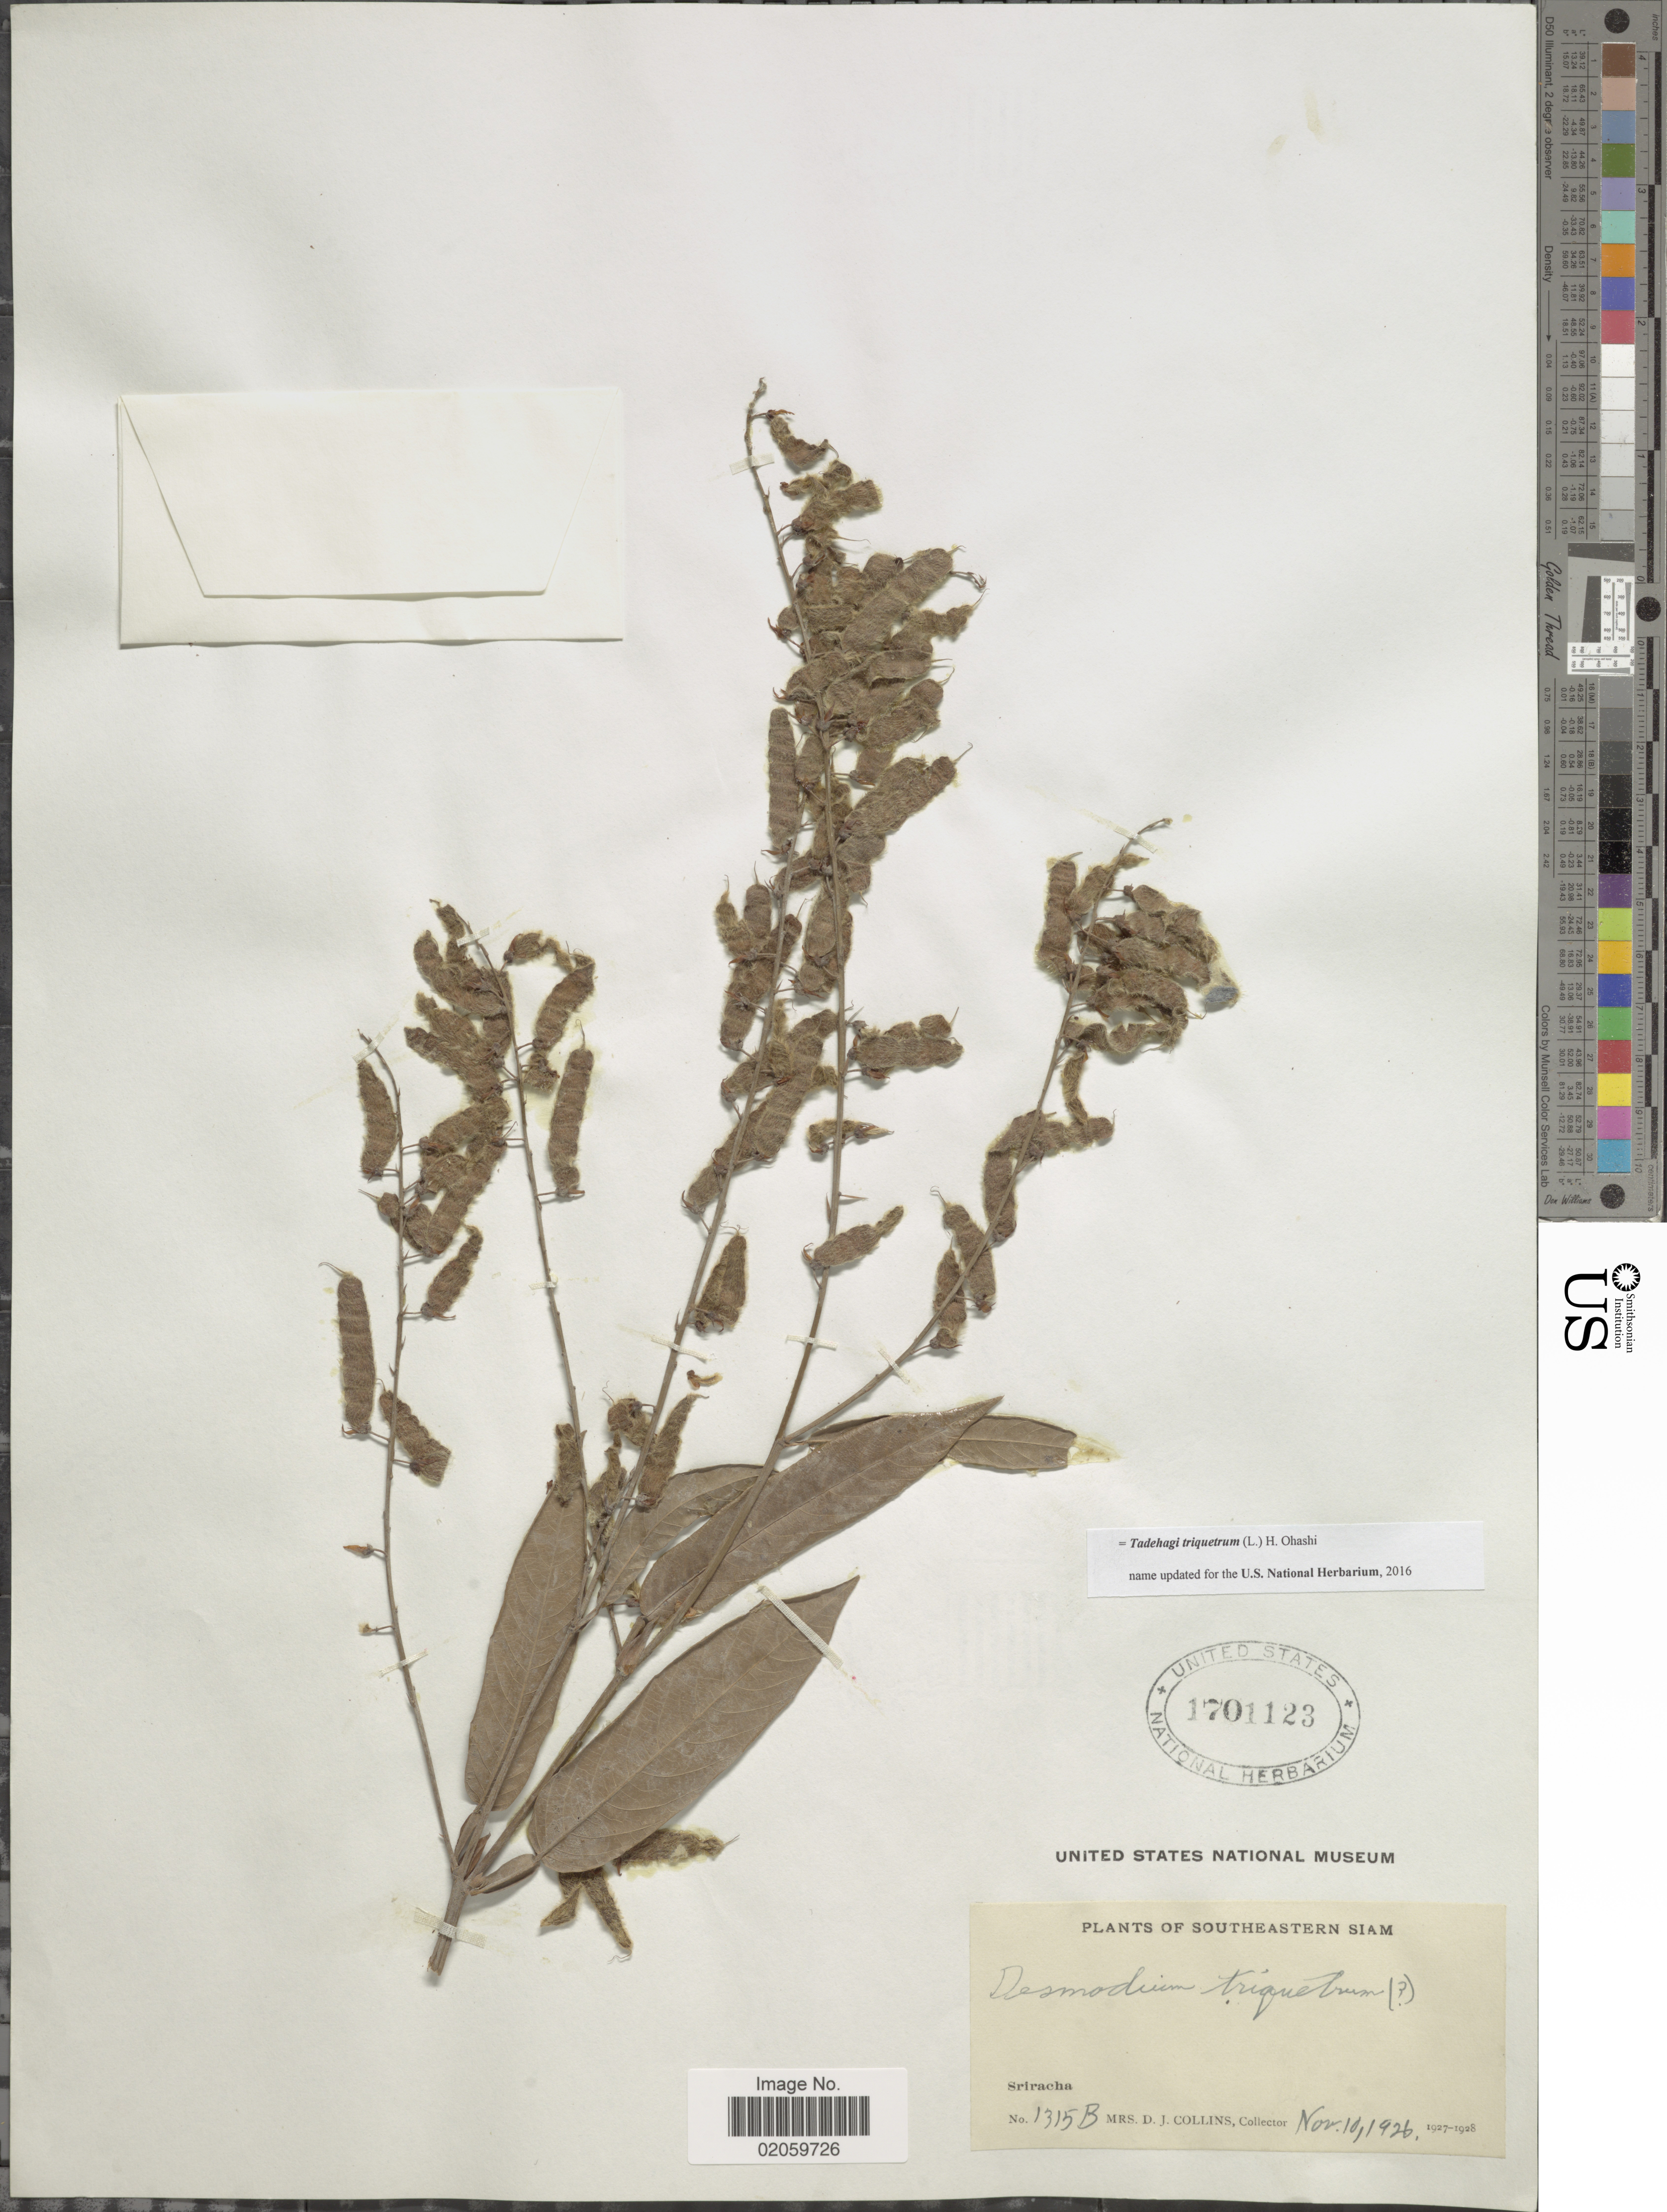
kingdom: Plantae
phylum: Tracheophyta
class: Magnoliopsida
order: Fabales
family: Fabaceae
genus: Tadehagi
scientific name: Tadehagi triquetrum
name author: (L.) H. Ohashi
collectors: Mrs. D. J. Collins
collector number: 1315B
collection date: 1926-11-10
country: Thailand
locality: Southeastern Siam, Sriacha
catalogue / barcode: US 1701123